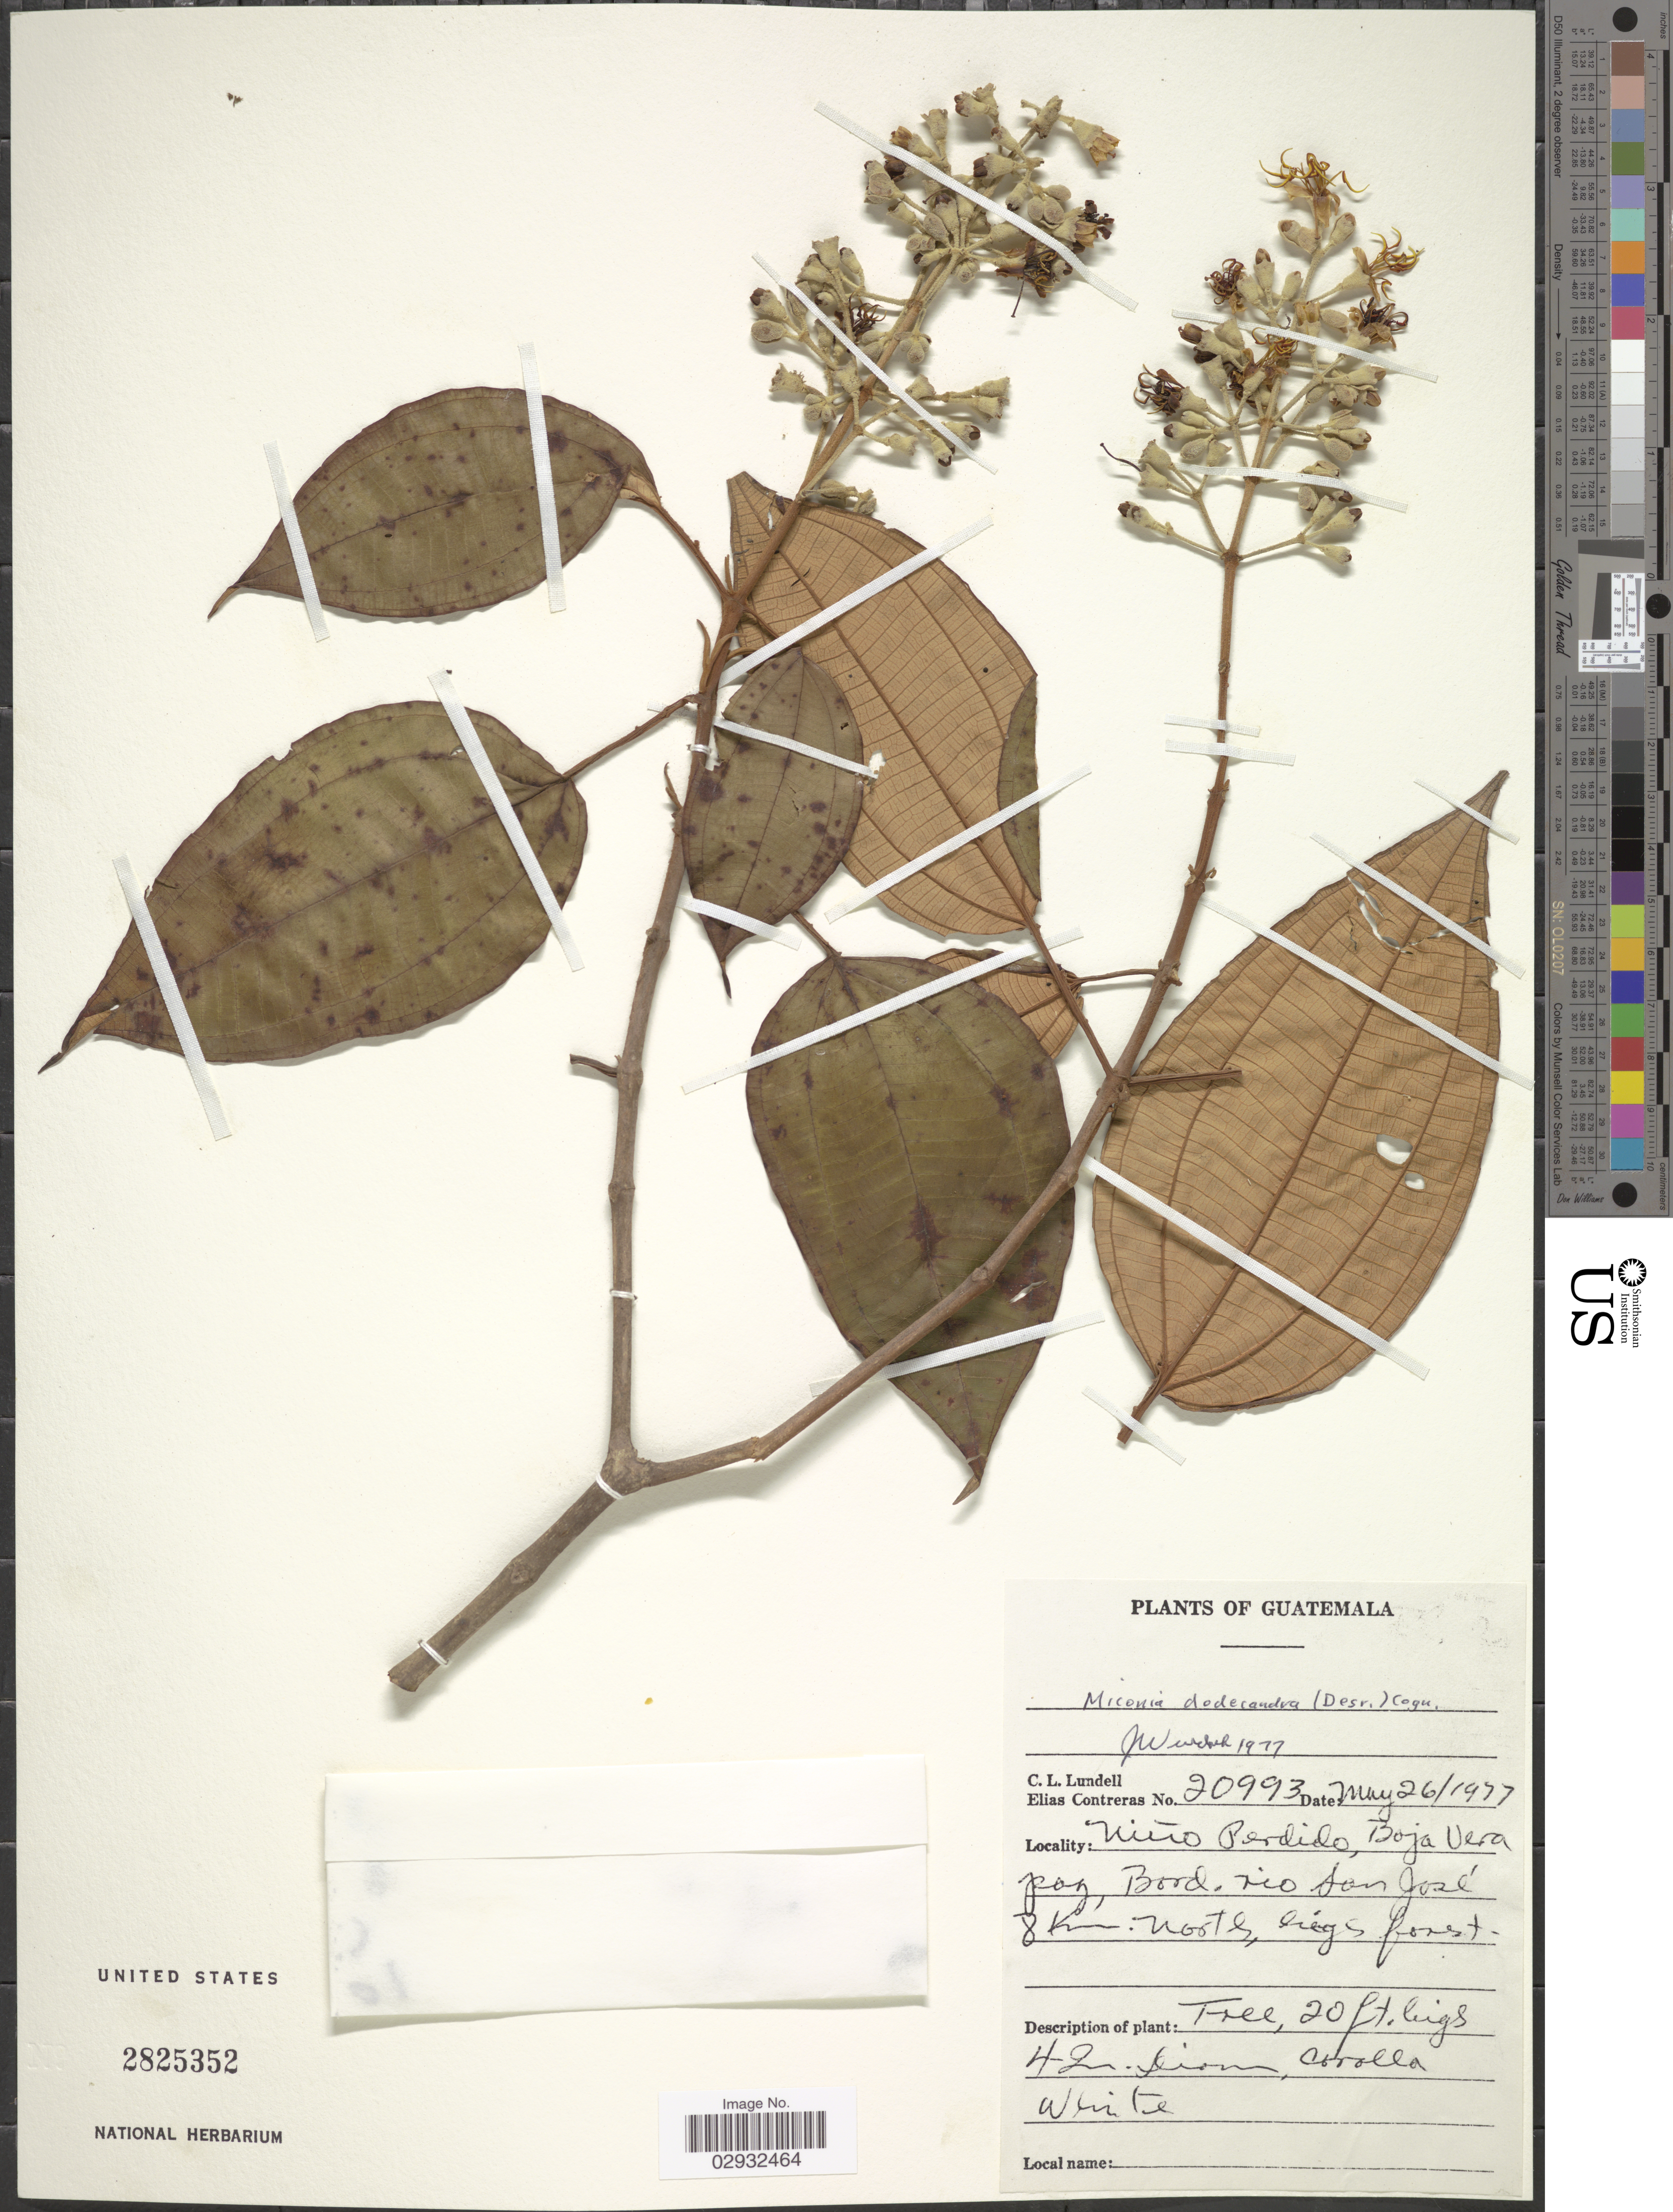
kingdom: Plantae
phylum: Tracheophyta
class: Magnoliopsida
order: Myrtales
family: Melastomataceae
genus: Miconia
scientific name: Miconia dodecandra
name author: Cogn.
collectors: C. L. Lundell & E. Contreras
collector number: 20993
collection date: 1977-05-26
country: Guatemala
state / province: Baja Verapaz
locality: Niño Perdido, Baja Verapaz, Bord. rio San José 8 Km. north, high forest.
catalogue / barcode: US 2825352